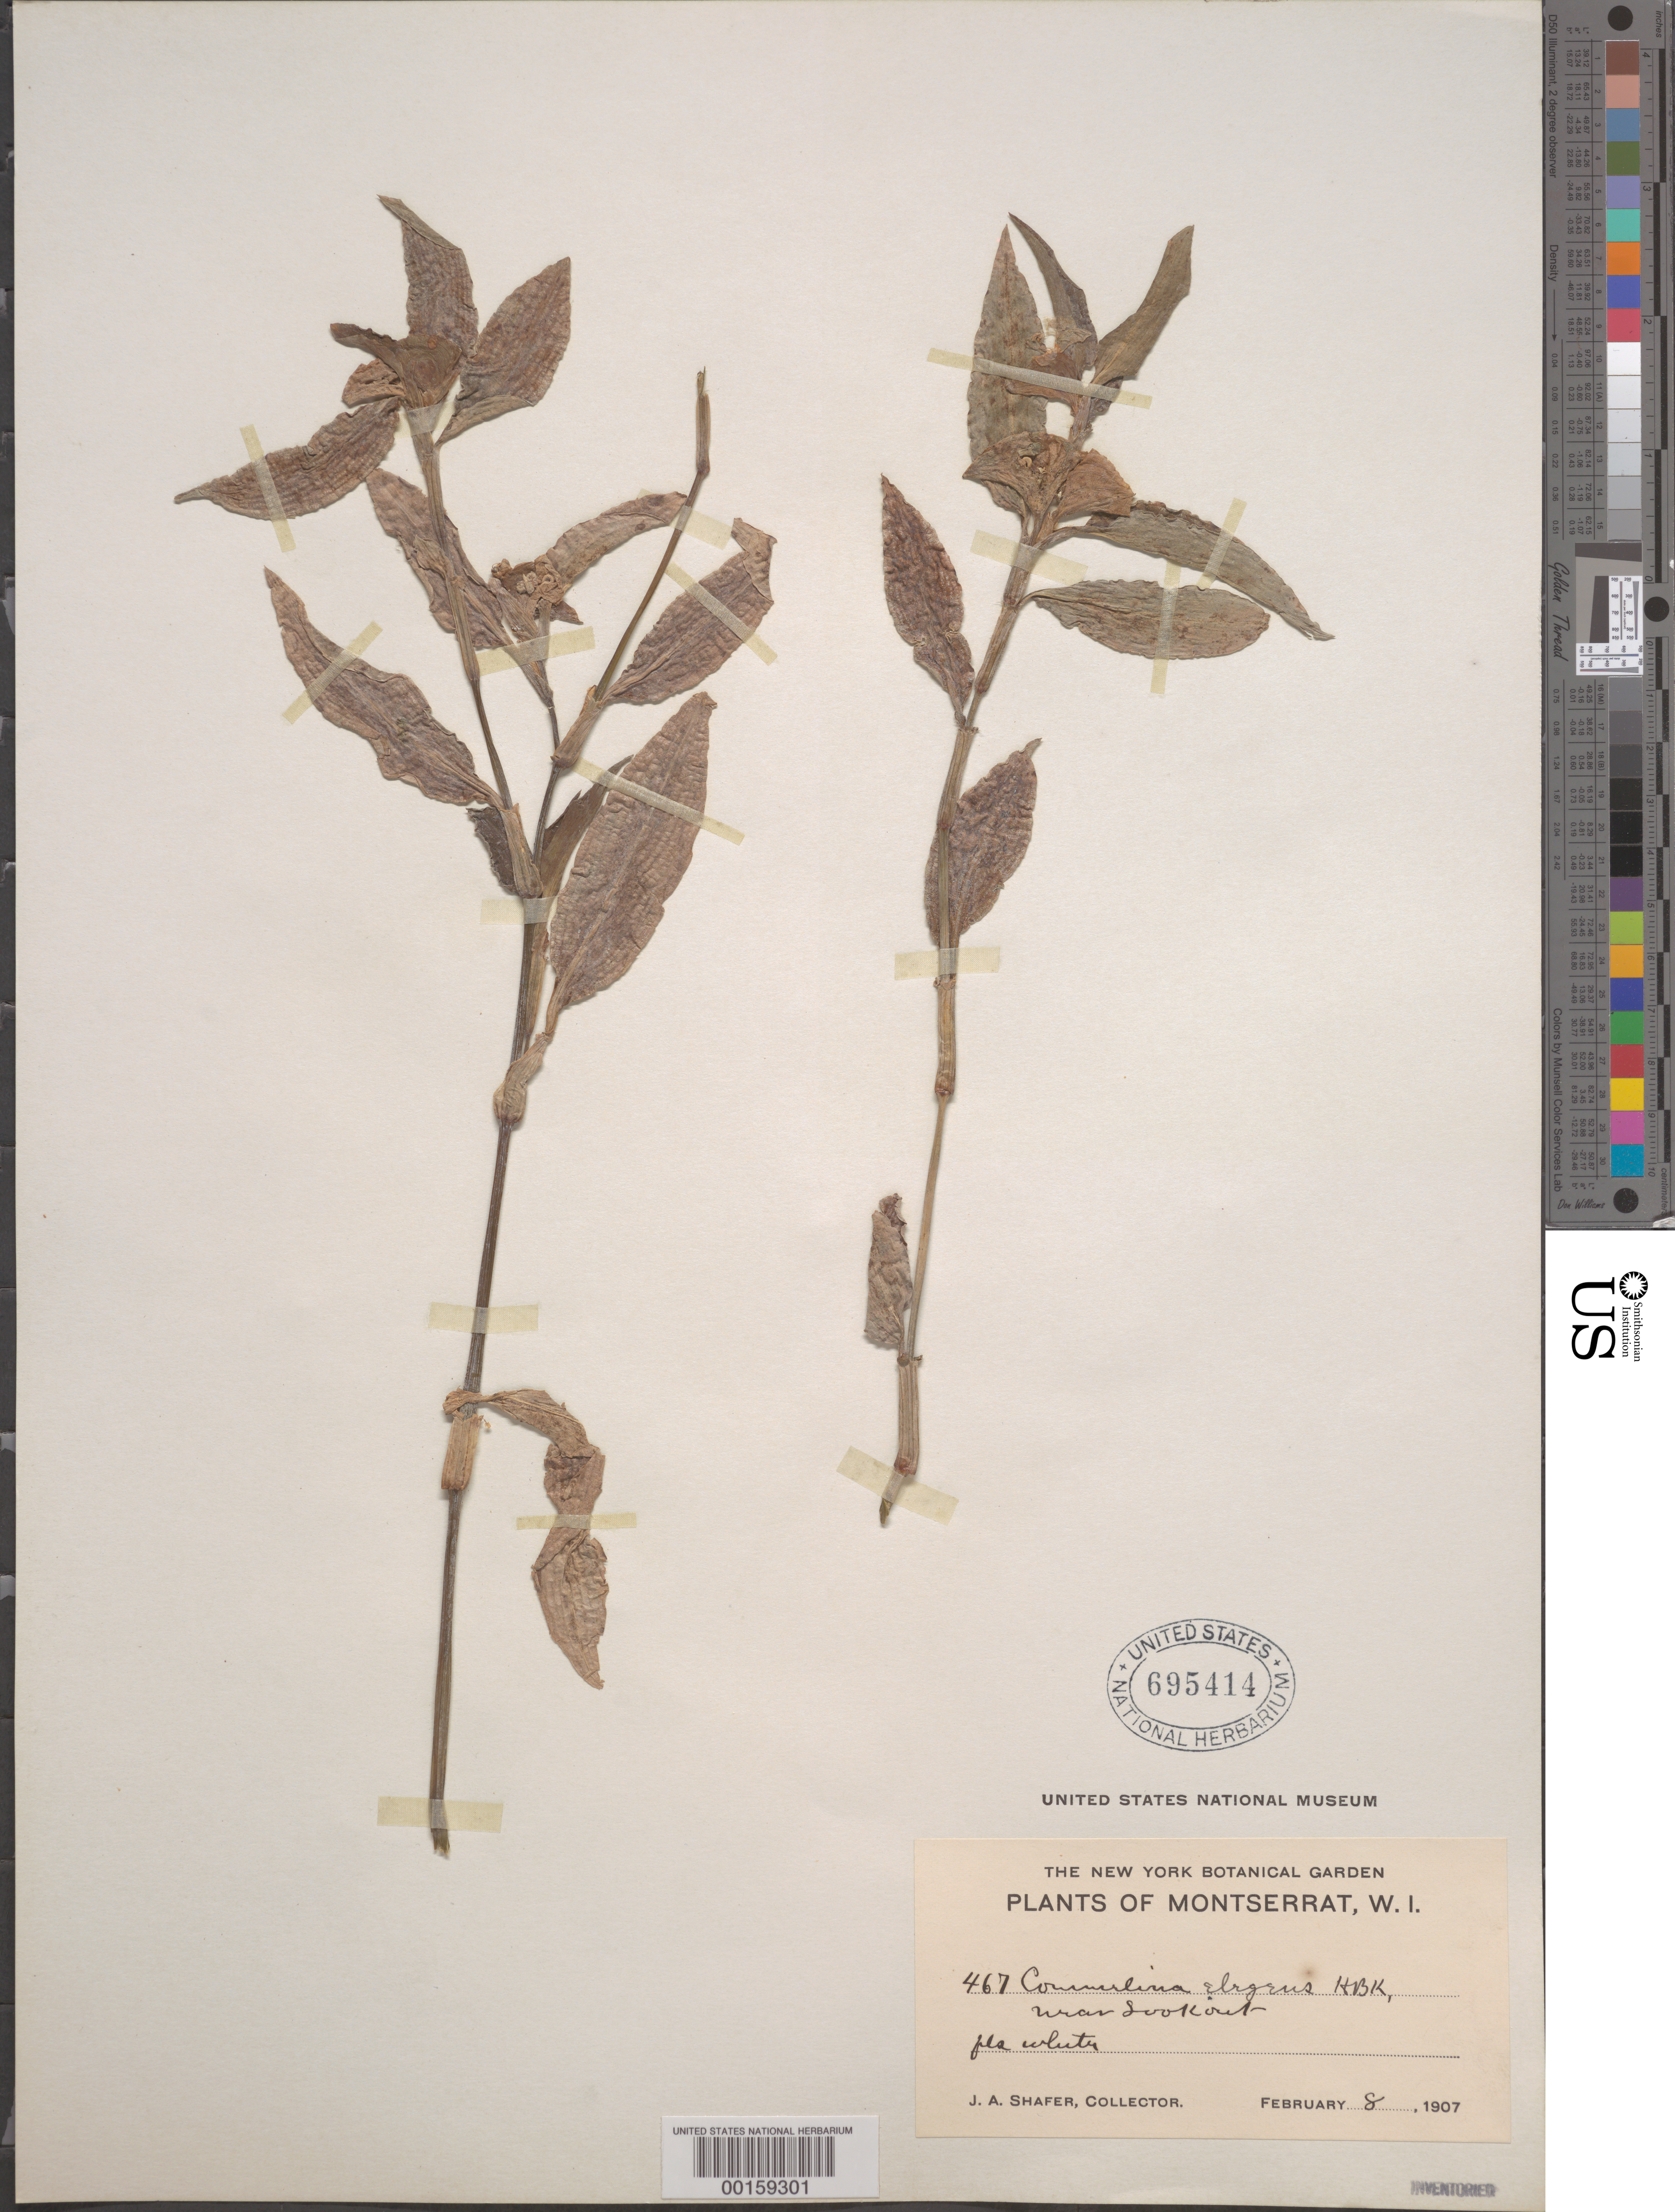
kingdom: Plantae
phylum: Tracheophyta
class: Liliopsida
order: Commelinales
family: Commelinaceae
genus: Commelina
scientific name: Commelina erecta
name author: L.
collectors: J. A. Shafer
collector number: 467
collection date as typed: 08 Feb 1907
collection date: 1907-02-08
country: Montserrat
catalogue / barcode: US 695414